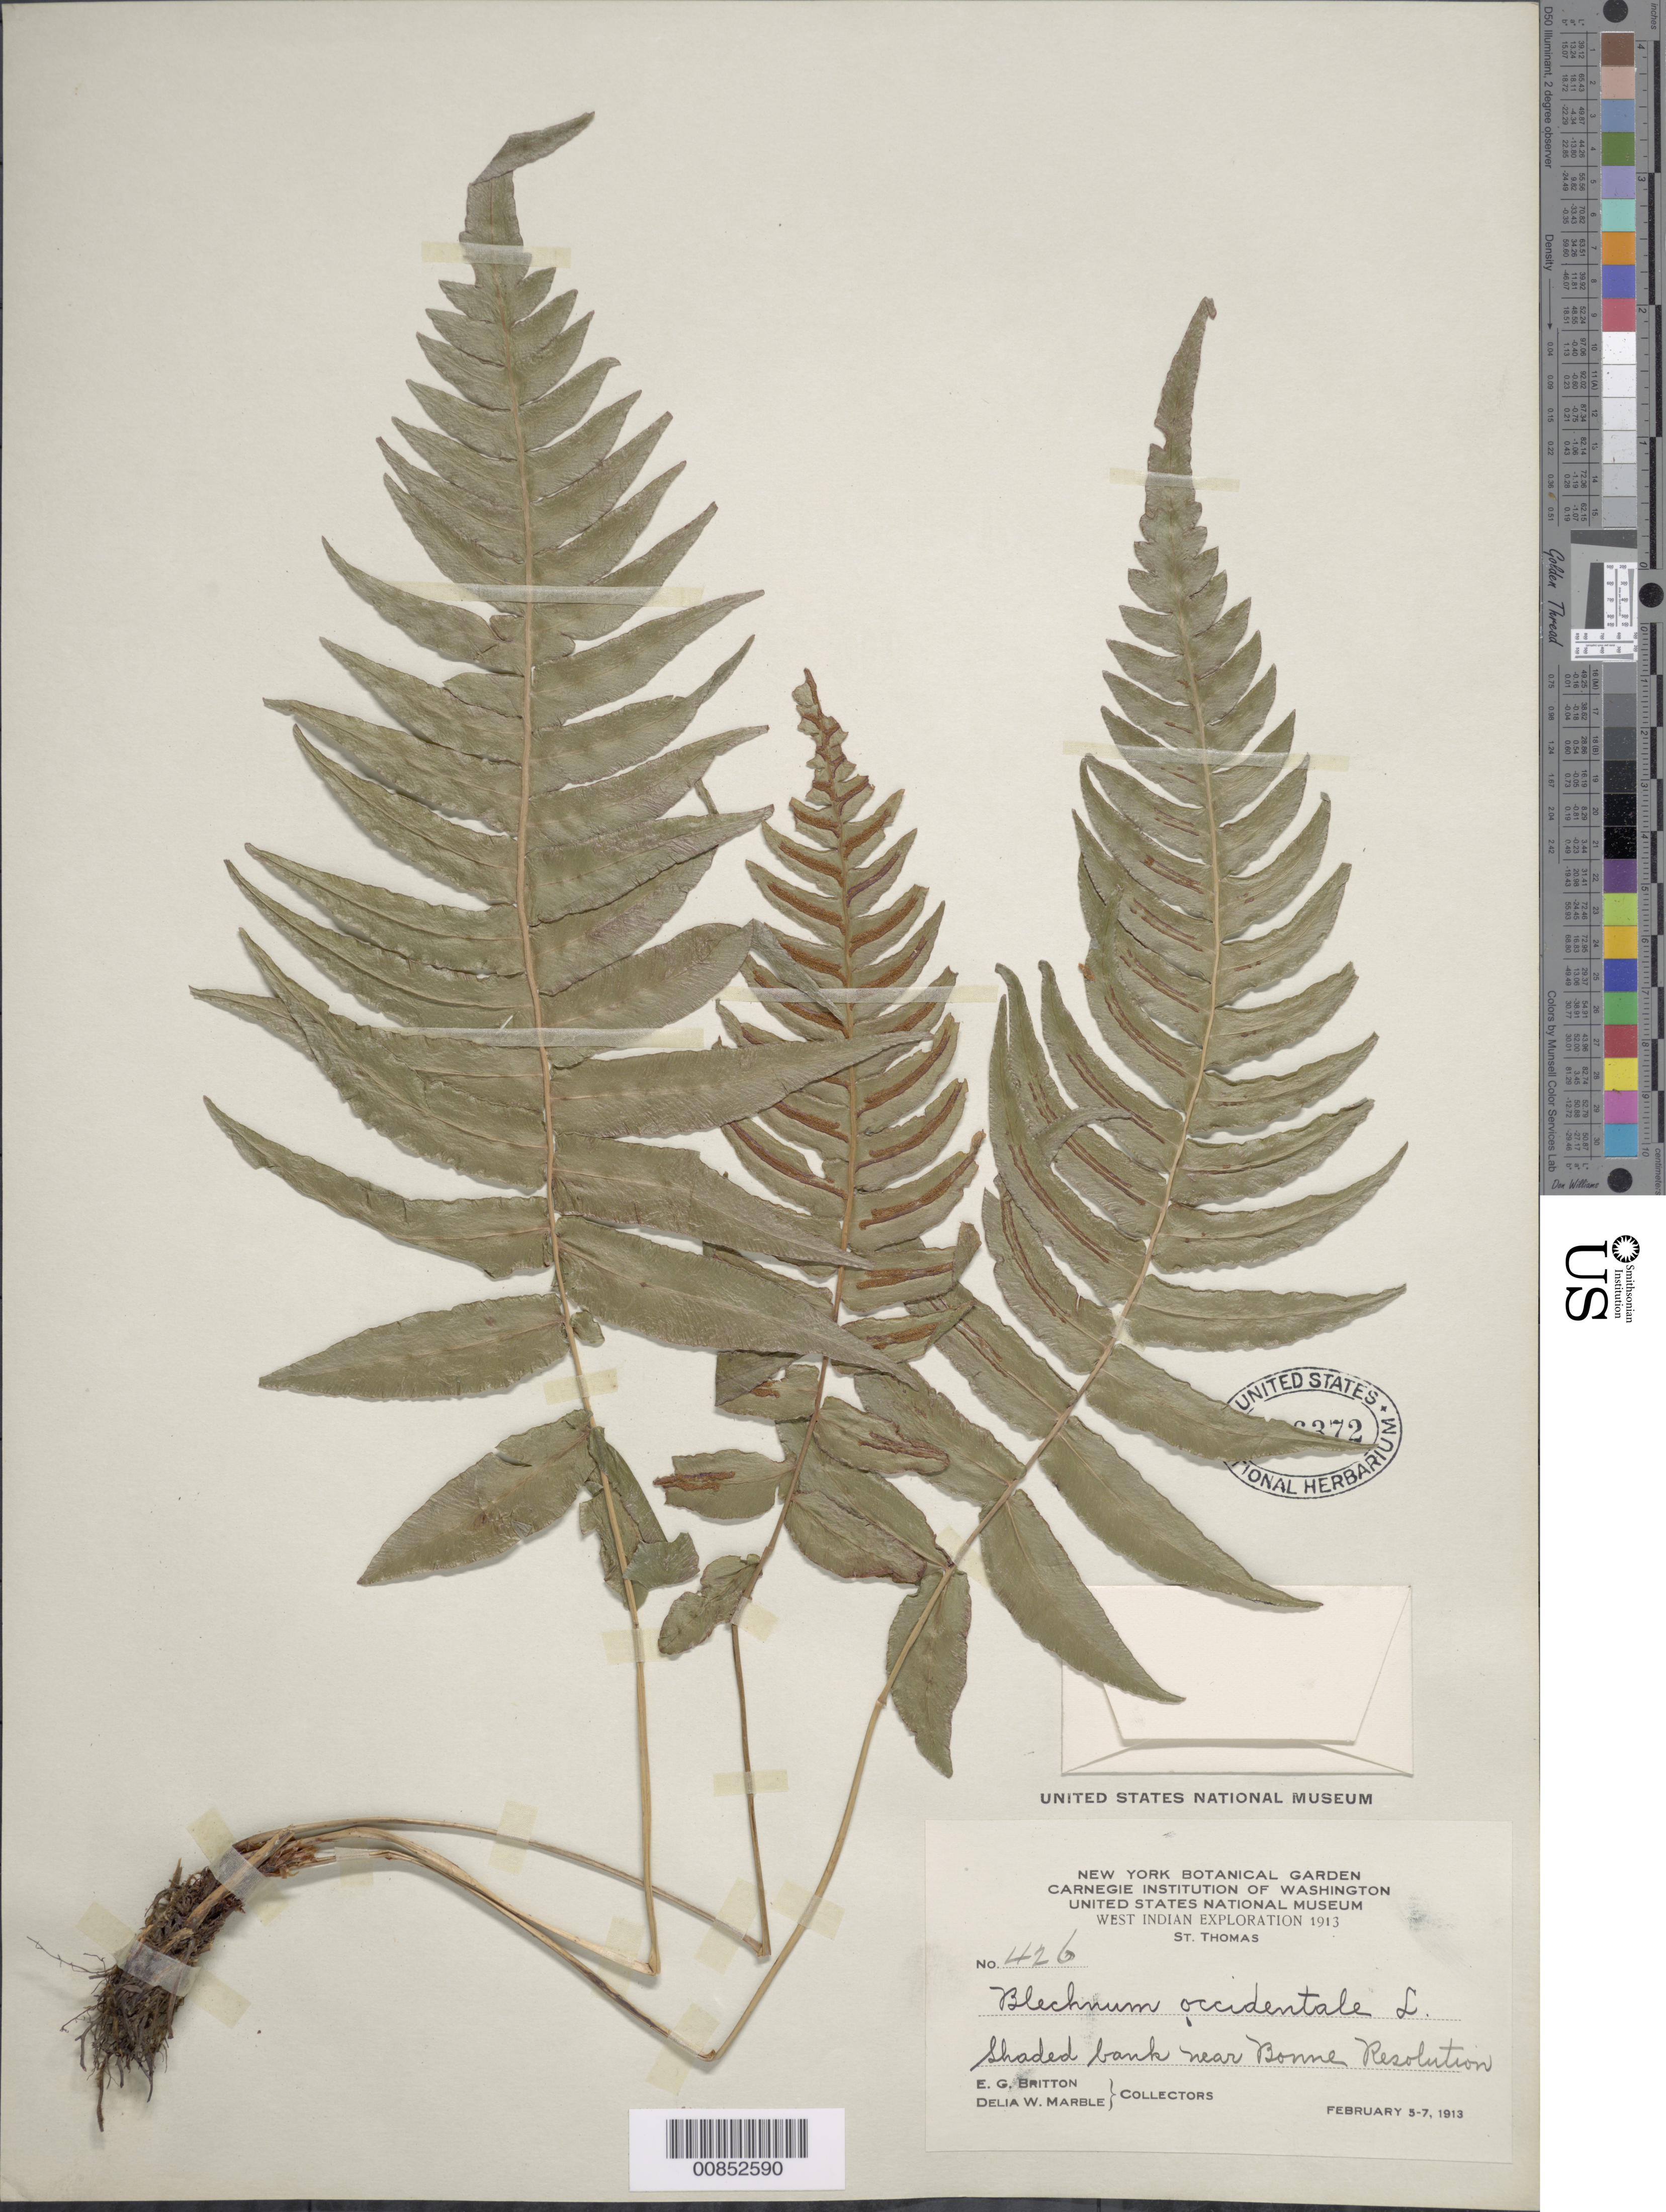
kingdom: Plantae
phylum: Tracheophyta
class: Polypodiopsida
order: Polypodiales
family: Blechnaceae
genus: Blechnum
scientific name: Blechnum occidentale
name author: L.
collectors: E. G. Britton & D. W. Marble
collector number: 426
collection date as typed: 05 Feb 1913 to 07 Feb 1913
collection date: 1913-02-05/1913-02-07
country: U.S. Virgin Islands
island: St. Thomas I.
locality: Bonne Resolution, near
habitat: Shaded bank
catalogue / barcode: US 756372